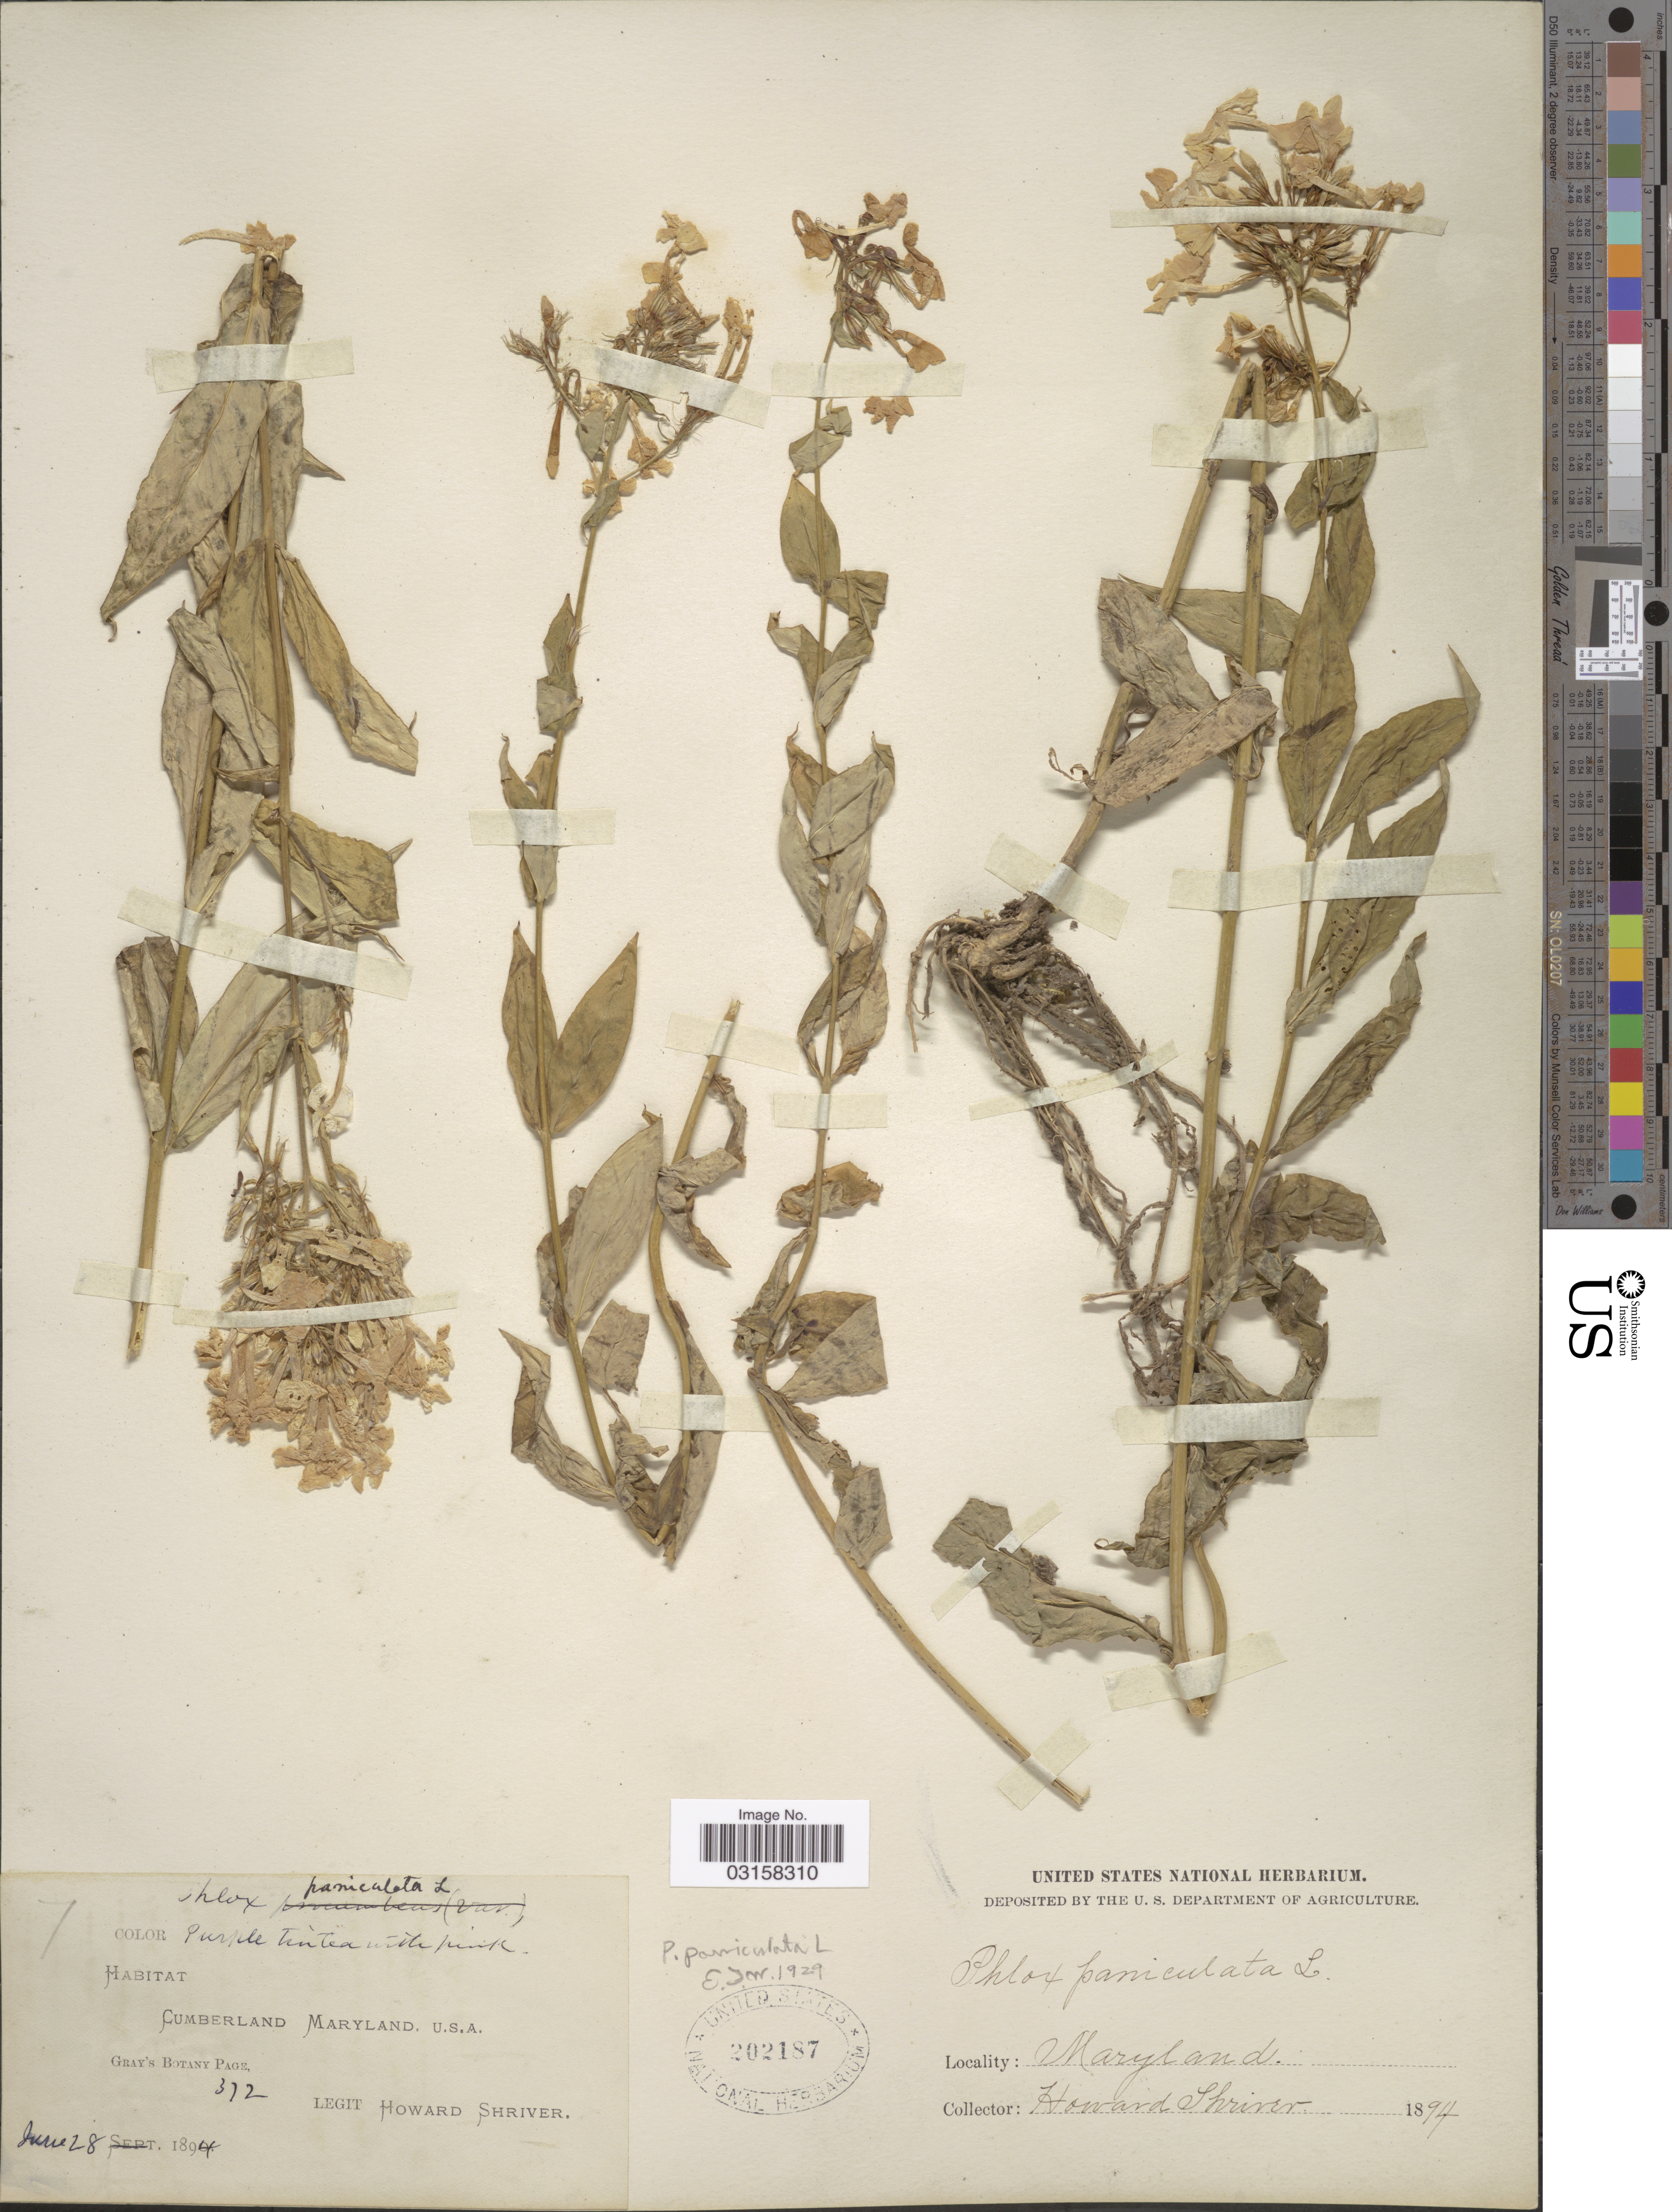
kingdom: Plantae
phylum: Tracheophyta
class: Magnoliopsida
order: Ericales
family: Polemoniaceae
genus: Phlox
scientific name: Phlox paniculata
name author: L.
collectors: H. Shriver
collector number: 372*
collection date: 1894-06-28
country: United States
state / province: Maryland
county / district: Allegany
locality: Cumberland. Gray's Botany Page.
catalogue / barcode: US 202187